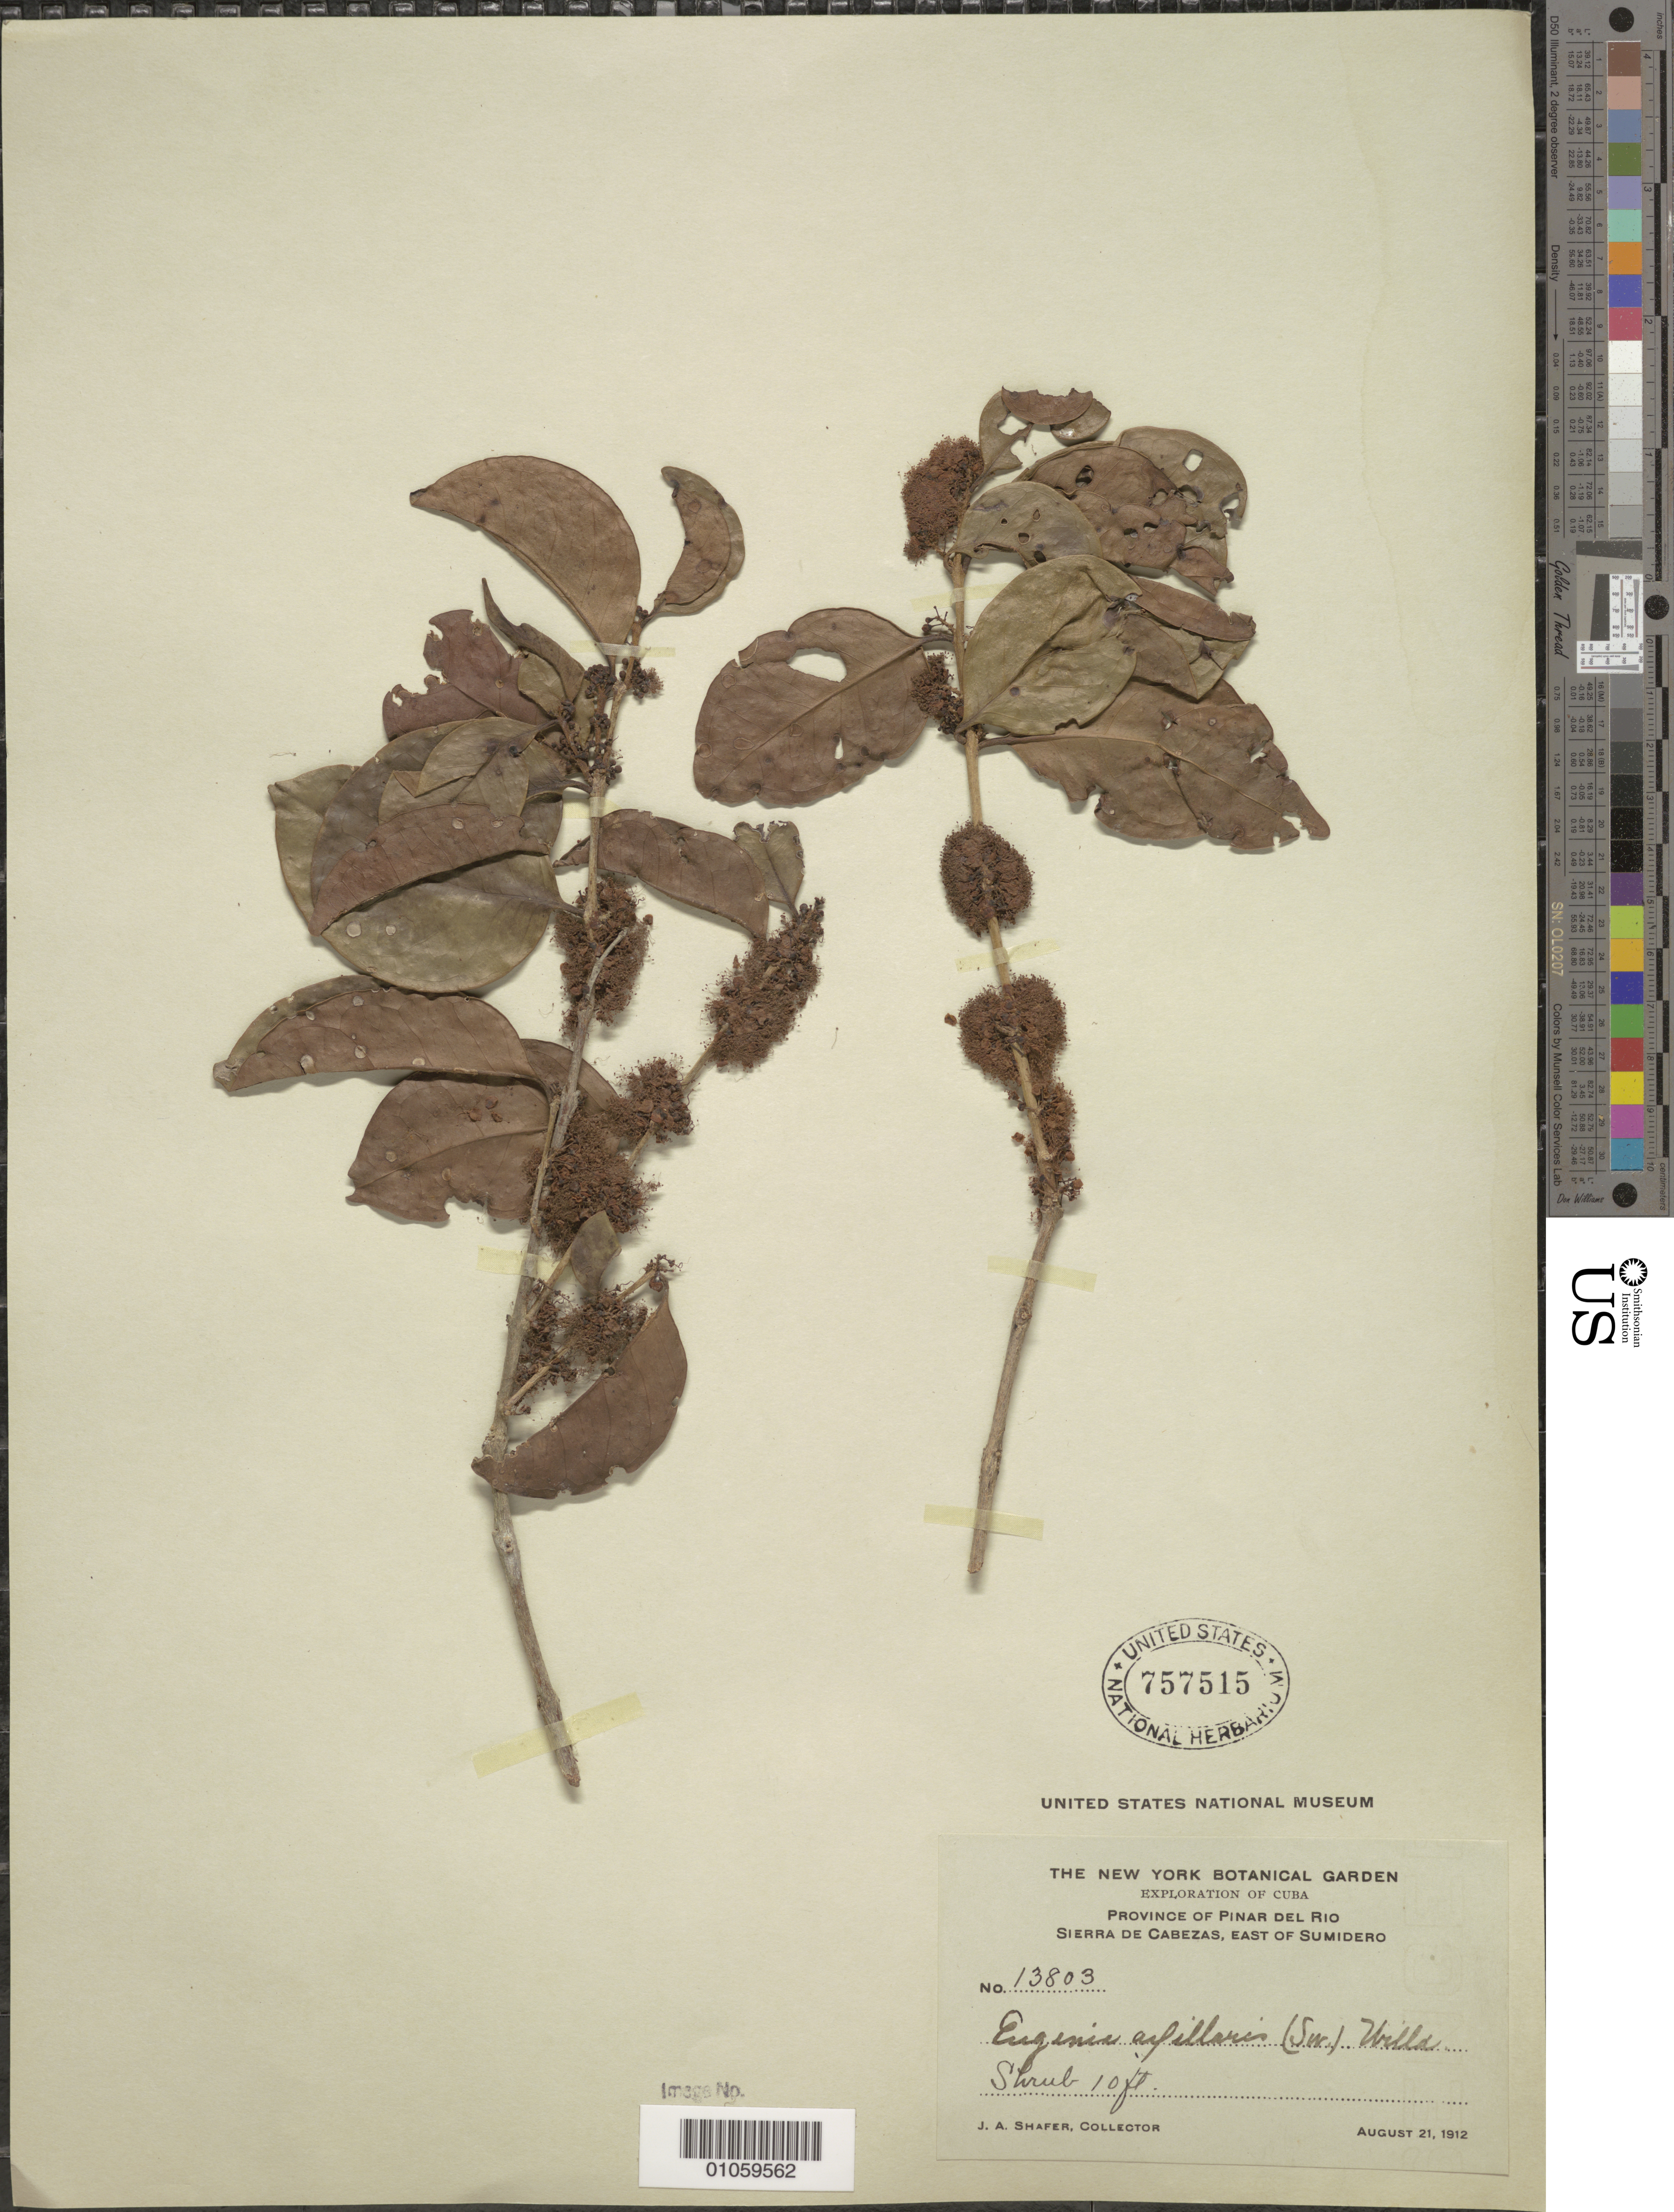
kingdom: Plantae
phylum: Tracheophyta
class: Magnoliopsida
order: Myrtales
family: Myrtaceae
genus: Eugenia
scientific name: Eugenia axillaris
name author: (Sw.) Willd.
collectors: J. A. Shafer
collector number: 13803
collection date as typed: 21 Aug 1912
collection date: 1912-08-21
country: Cuba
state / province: Pinar del Rio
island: Cuba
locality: Sierra de Cabezas, East of Sumidero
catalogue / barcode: US 757515